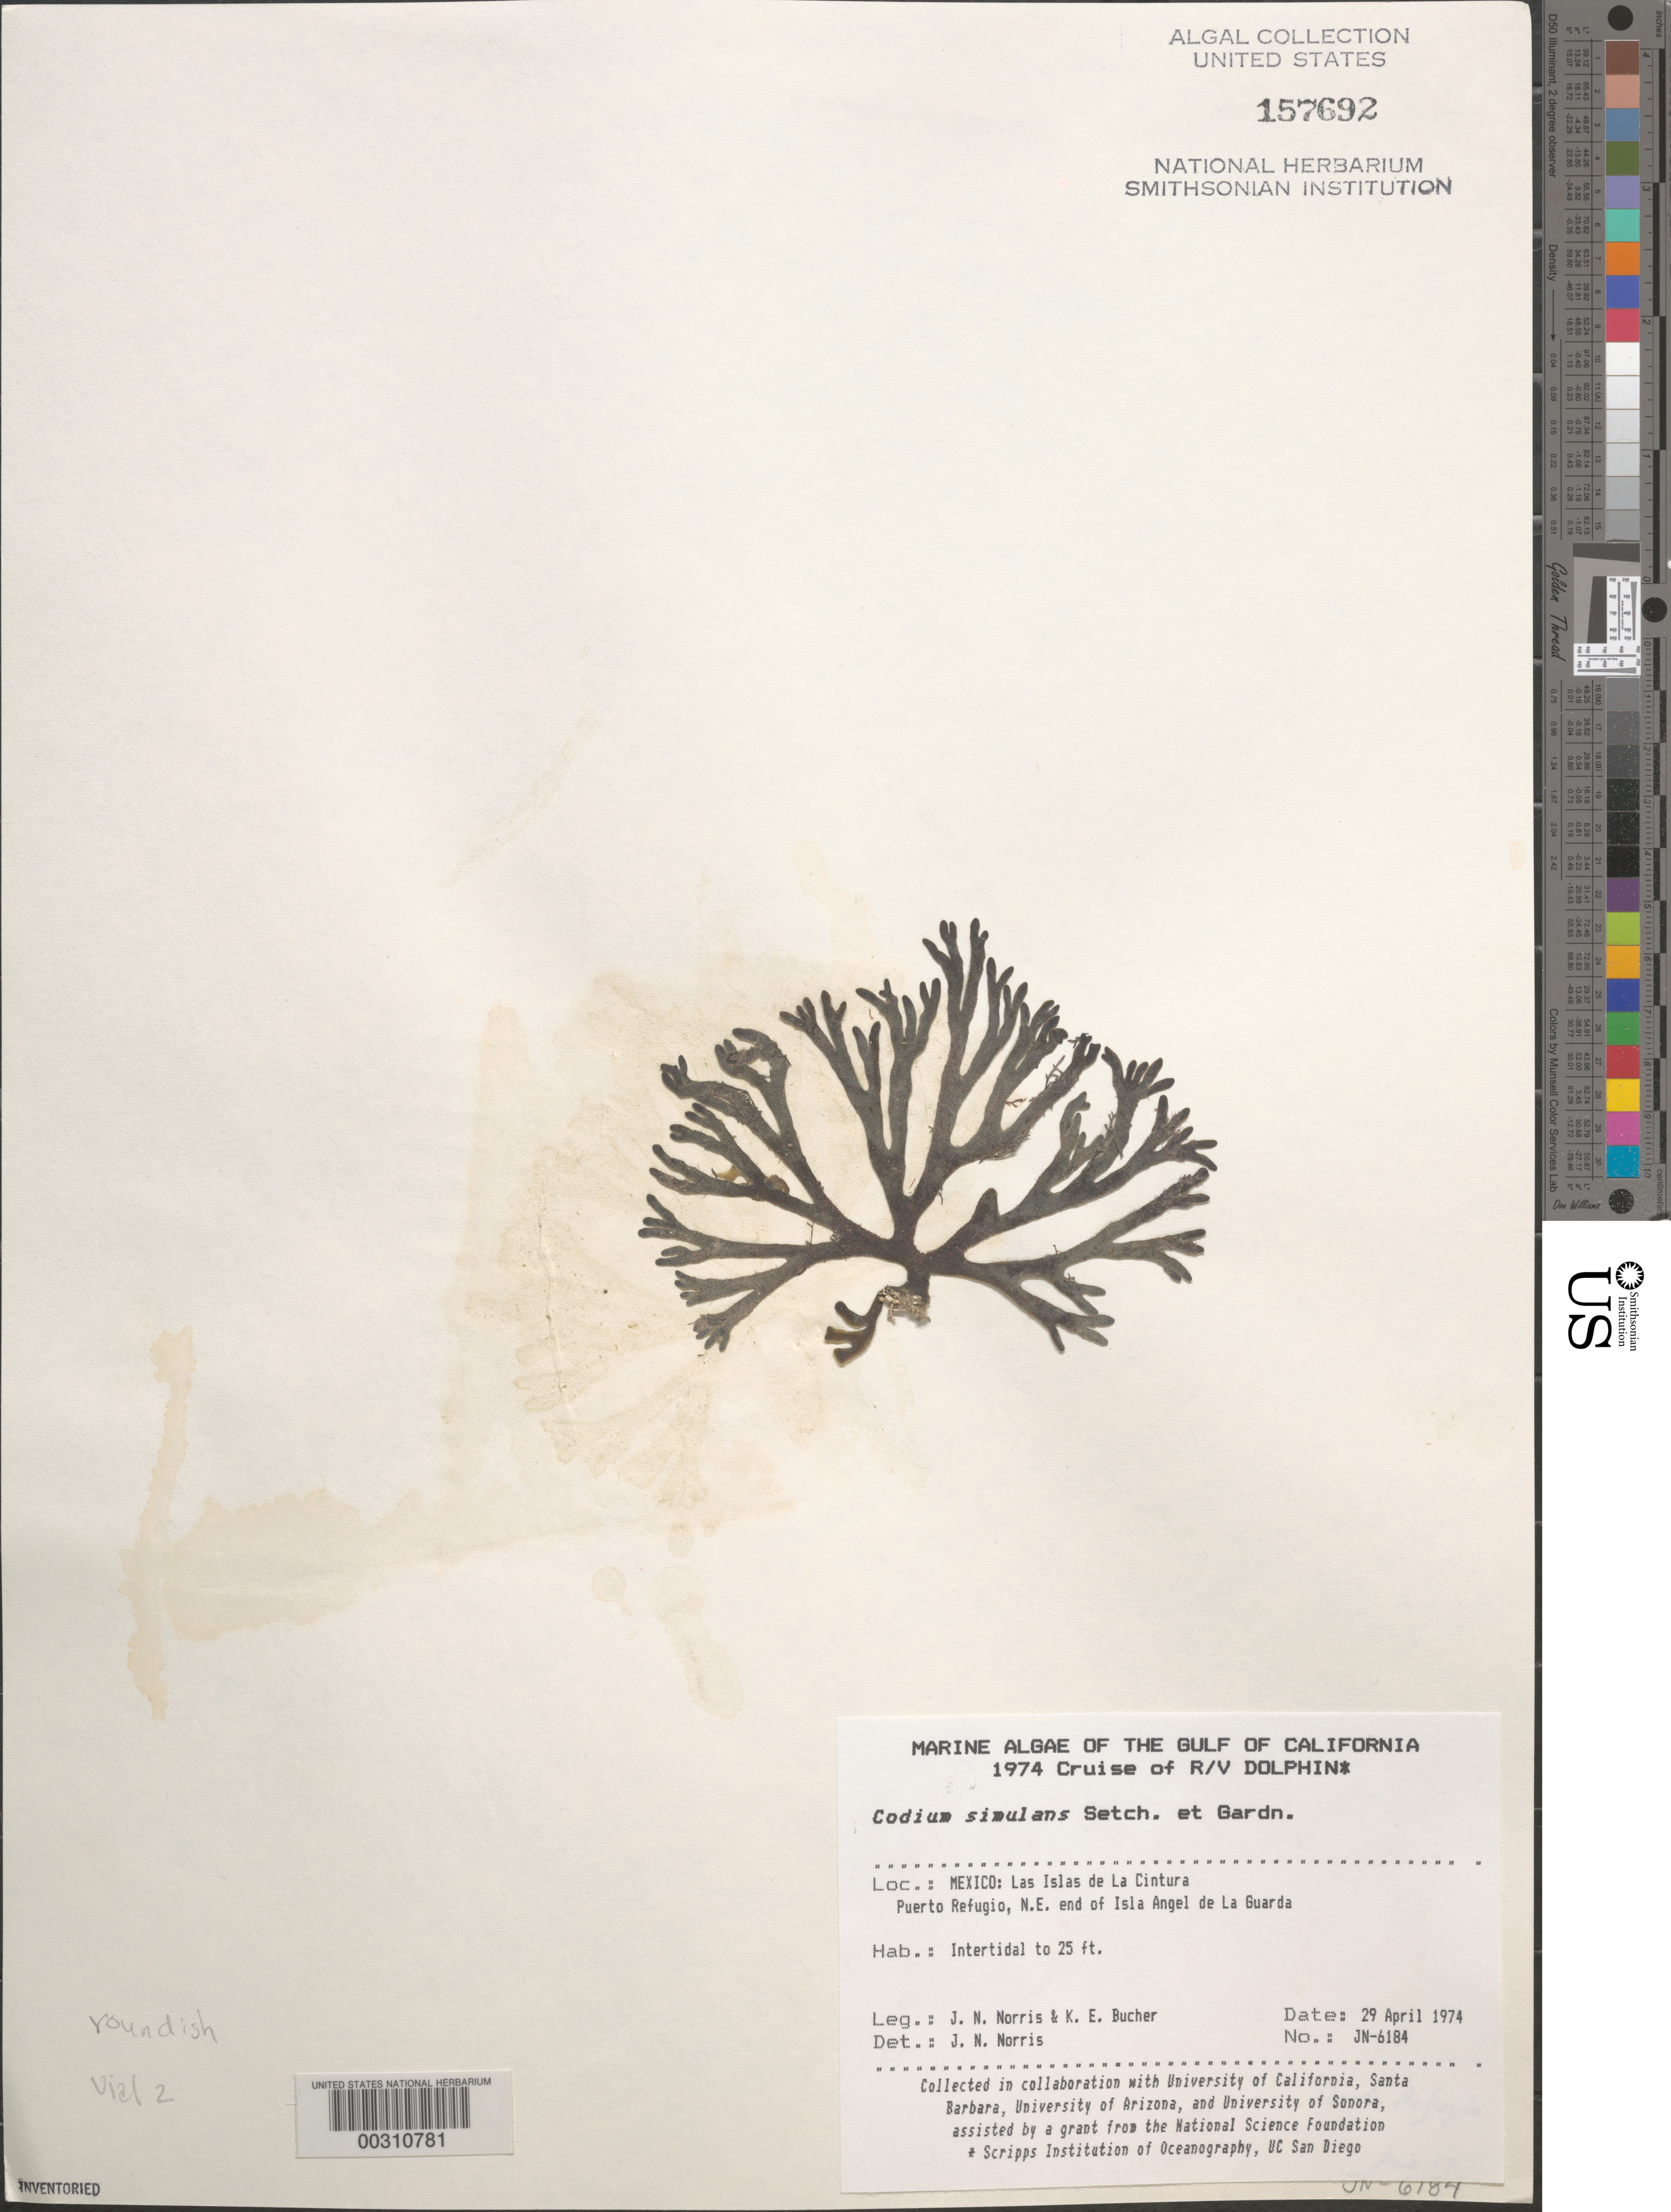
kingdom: Plantae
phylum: Chlorophyta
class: Ulvophyceae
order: Bryopsidales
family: Codiaceae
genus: Codium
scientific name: Codium simulans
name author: Setch. & N.L. Gardner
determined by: Norris, James N.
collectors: J. N. Norris & K. E. Bucher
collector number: JN-6184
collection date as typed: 29 Apr 1974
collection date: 1974-04-29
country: Mexico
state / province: Baja California Norte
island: Isla Angel de la Guarda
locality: Puerto Refugio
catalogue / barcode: US 157692